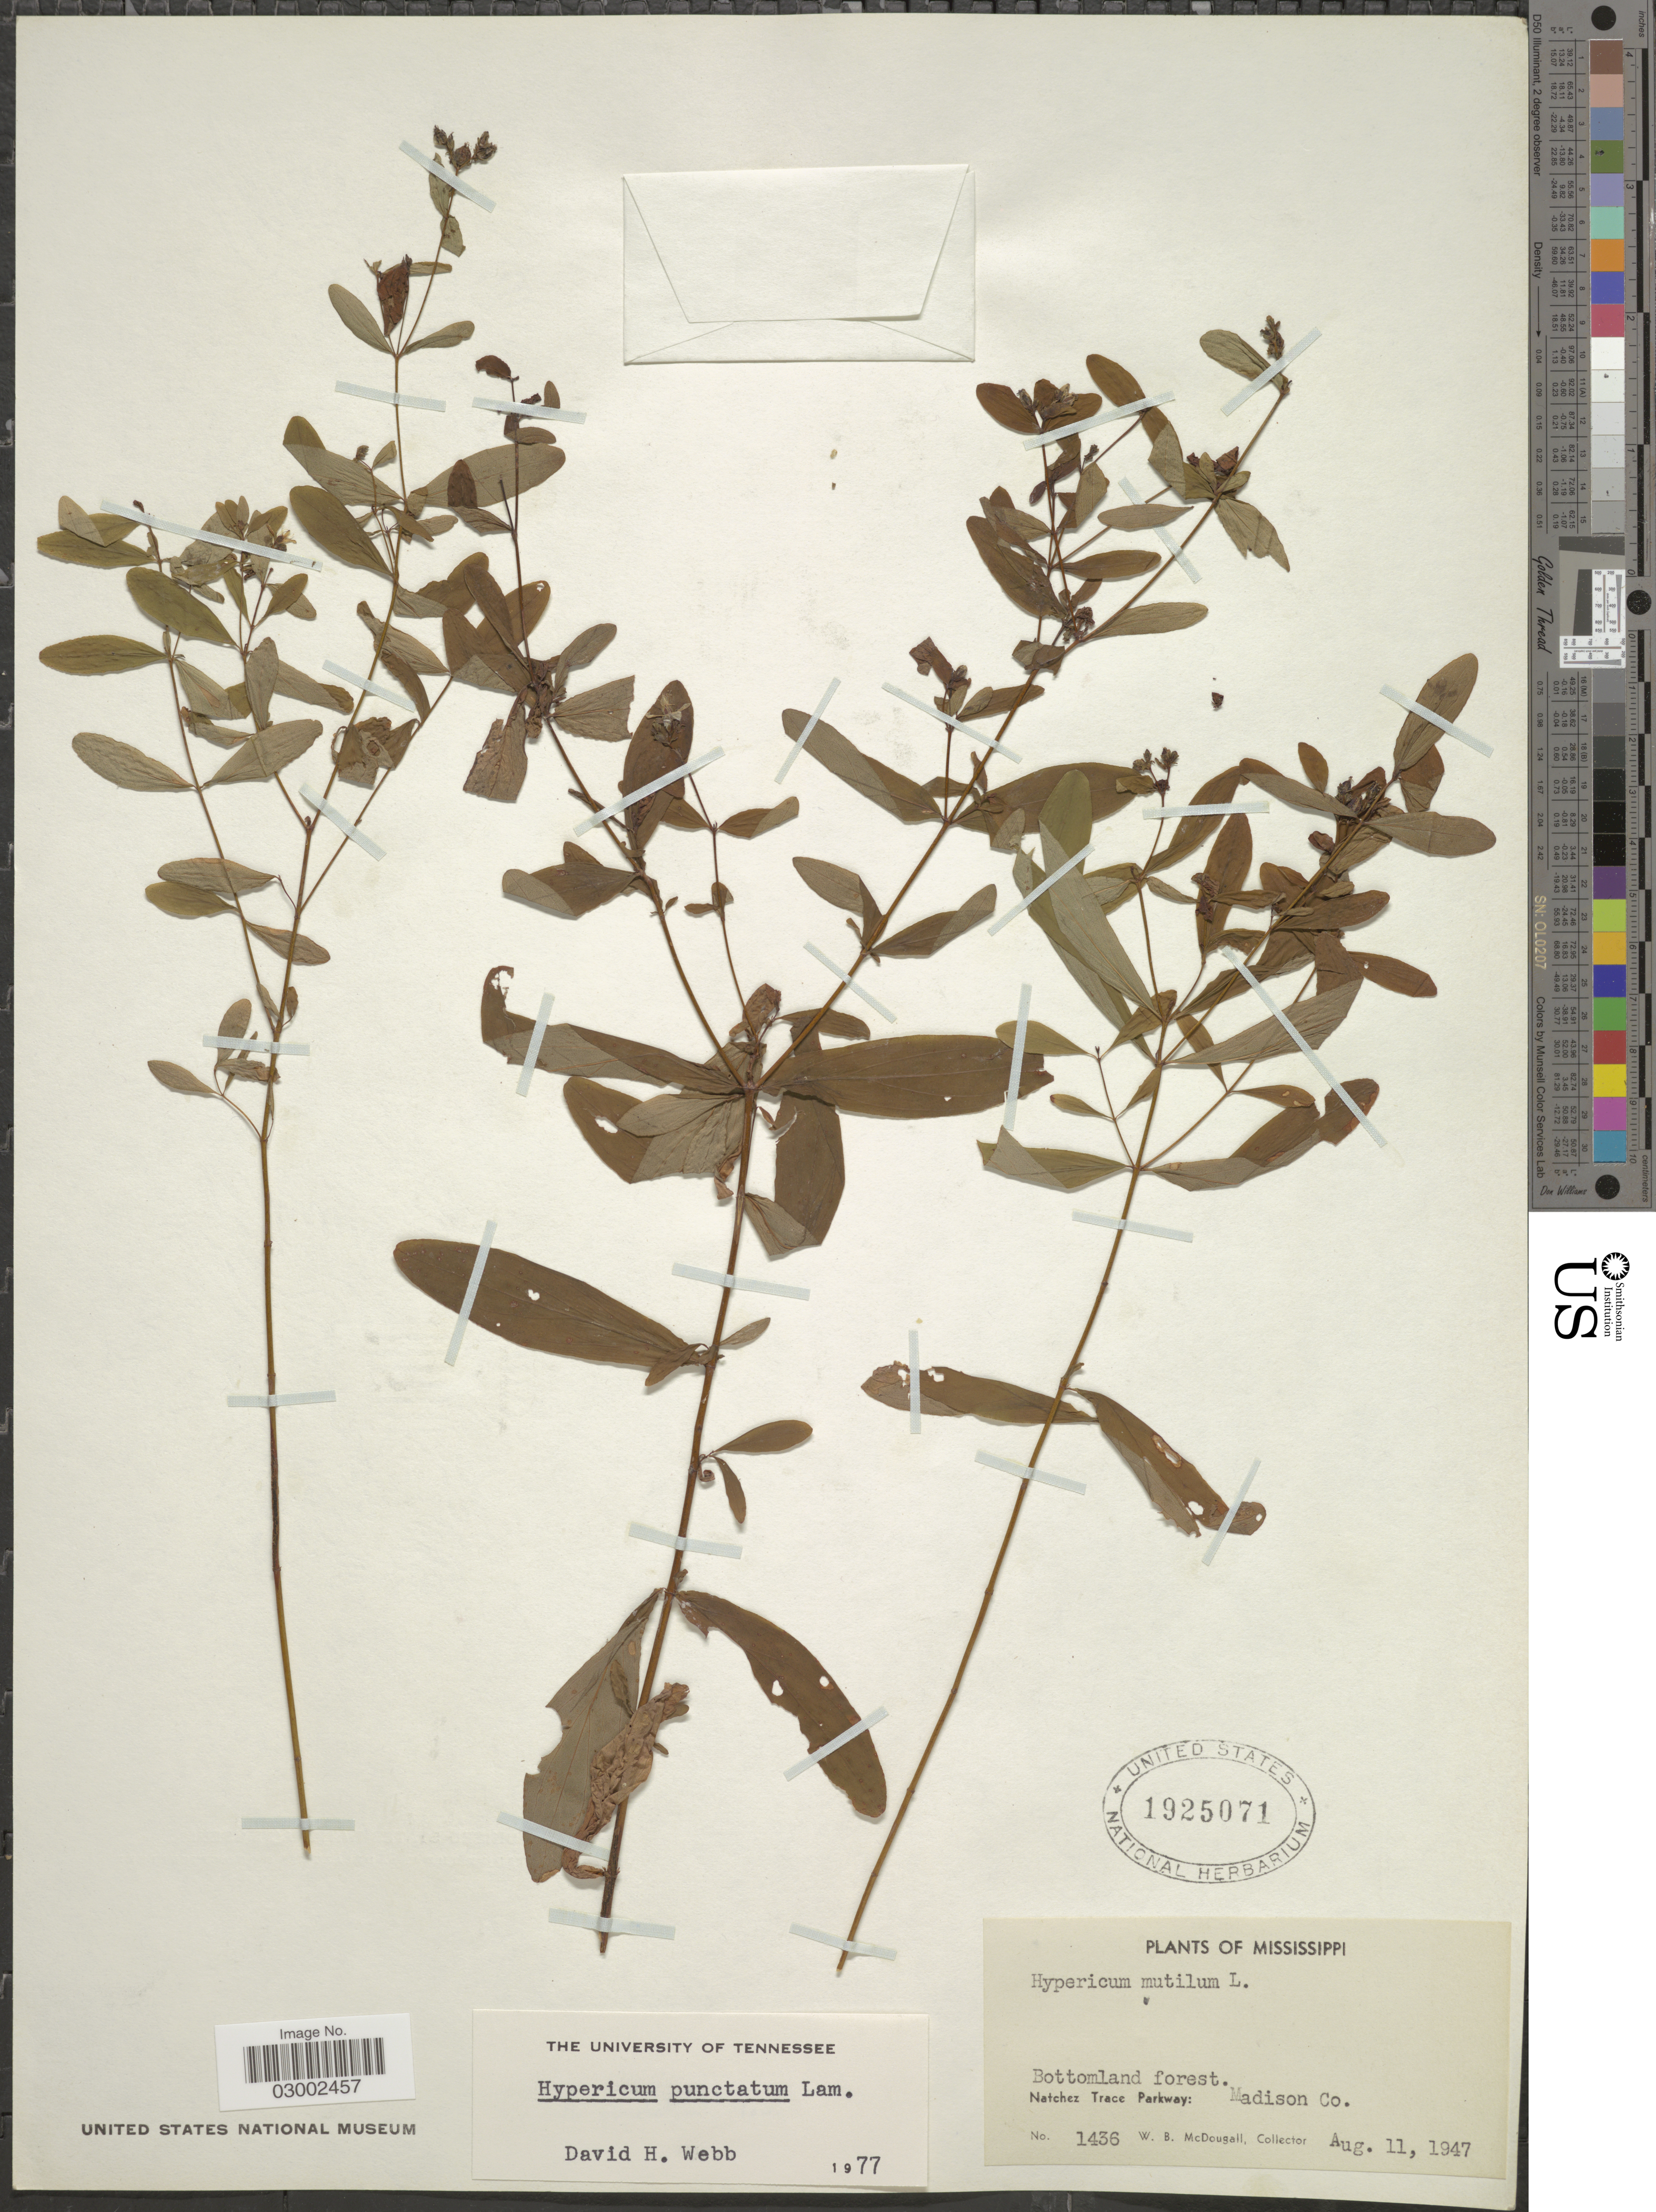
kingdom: Plantae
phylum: Tracheophyta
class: Magnoliopsida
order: Malpighiales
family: Hypericaceae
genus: Hypericum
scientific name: Hypericum punctatum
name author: Lam.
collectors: W. B. McDougall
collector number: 1436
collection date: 1947-08-11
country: United States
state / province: Mississippi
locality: Bottomland forest. Natchez Trace Parkway: Madison Co.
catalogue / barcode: US 1925071